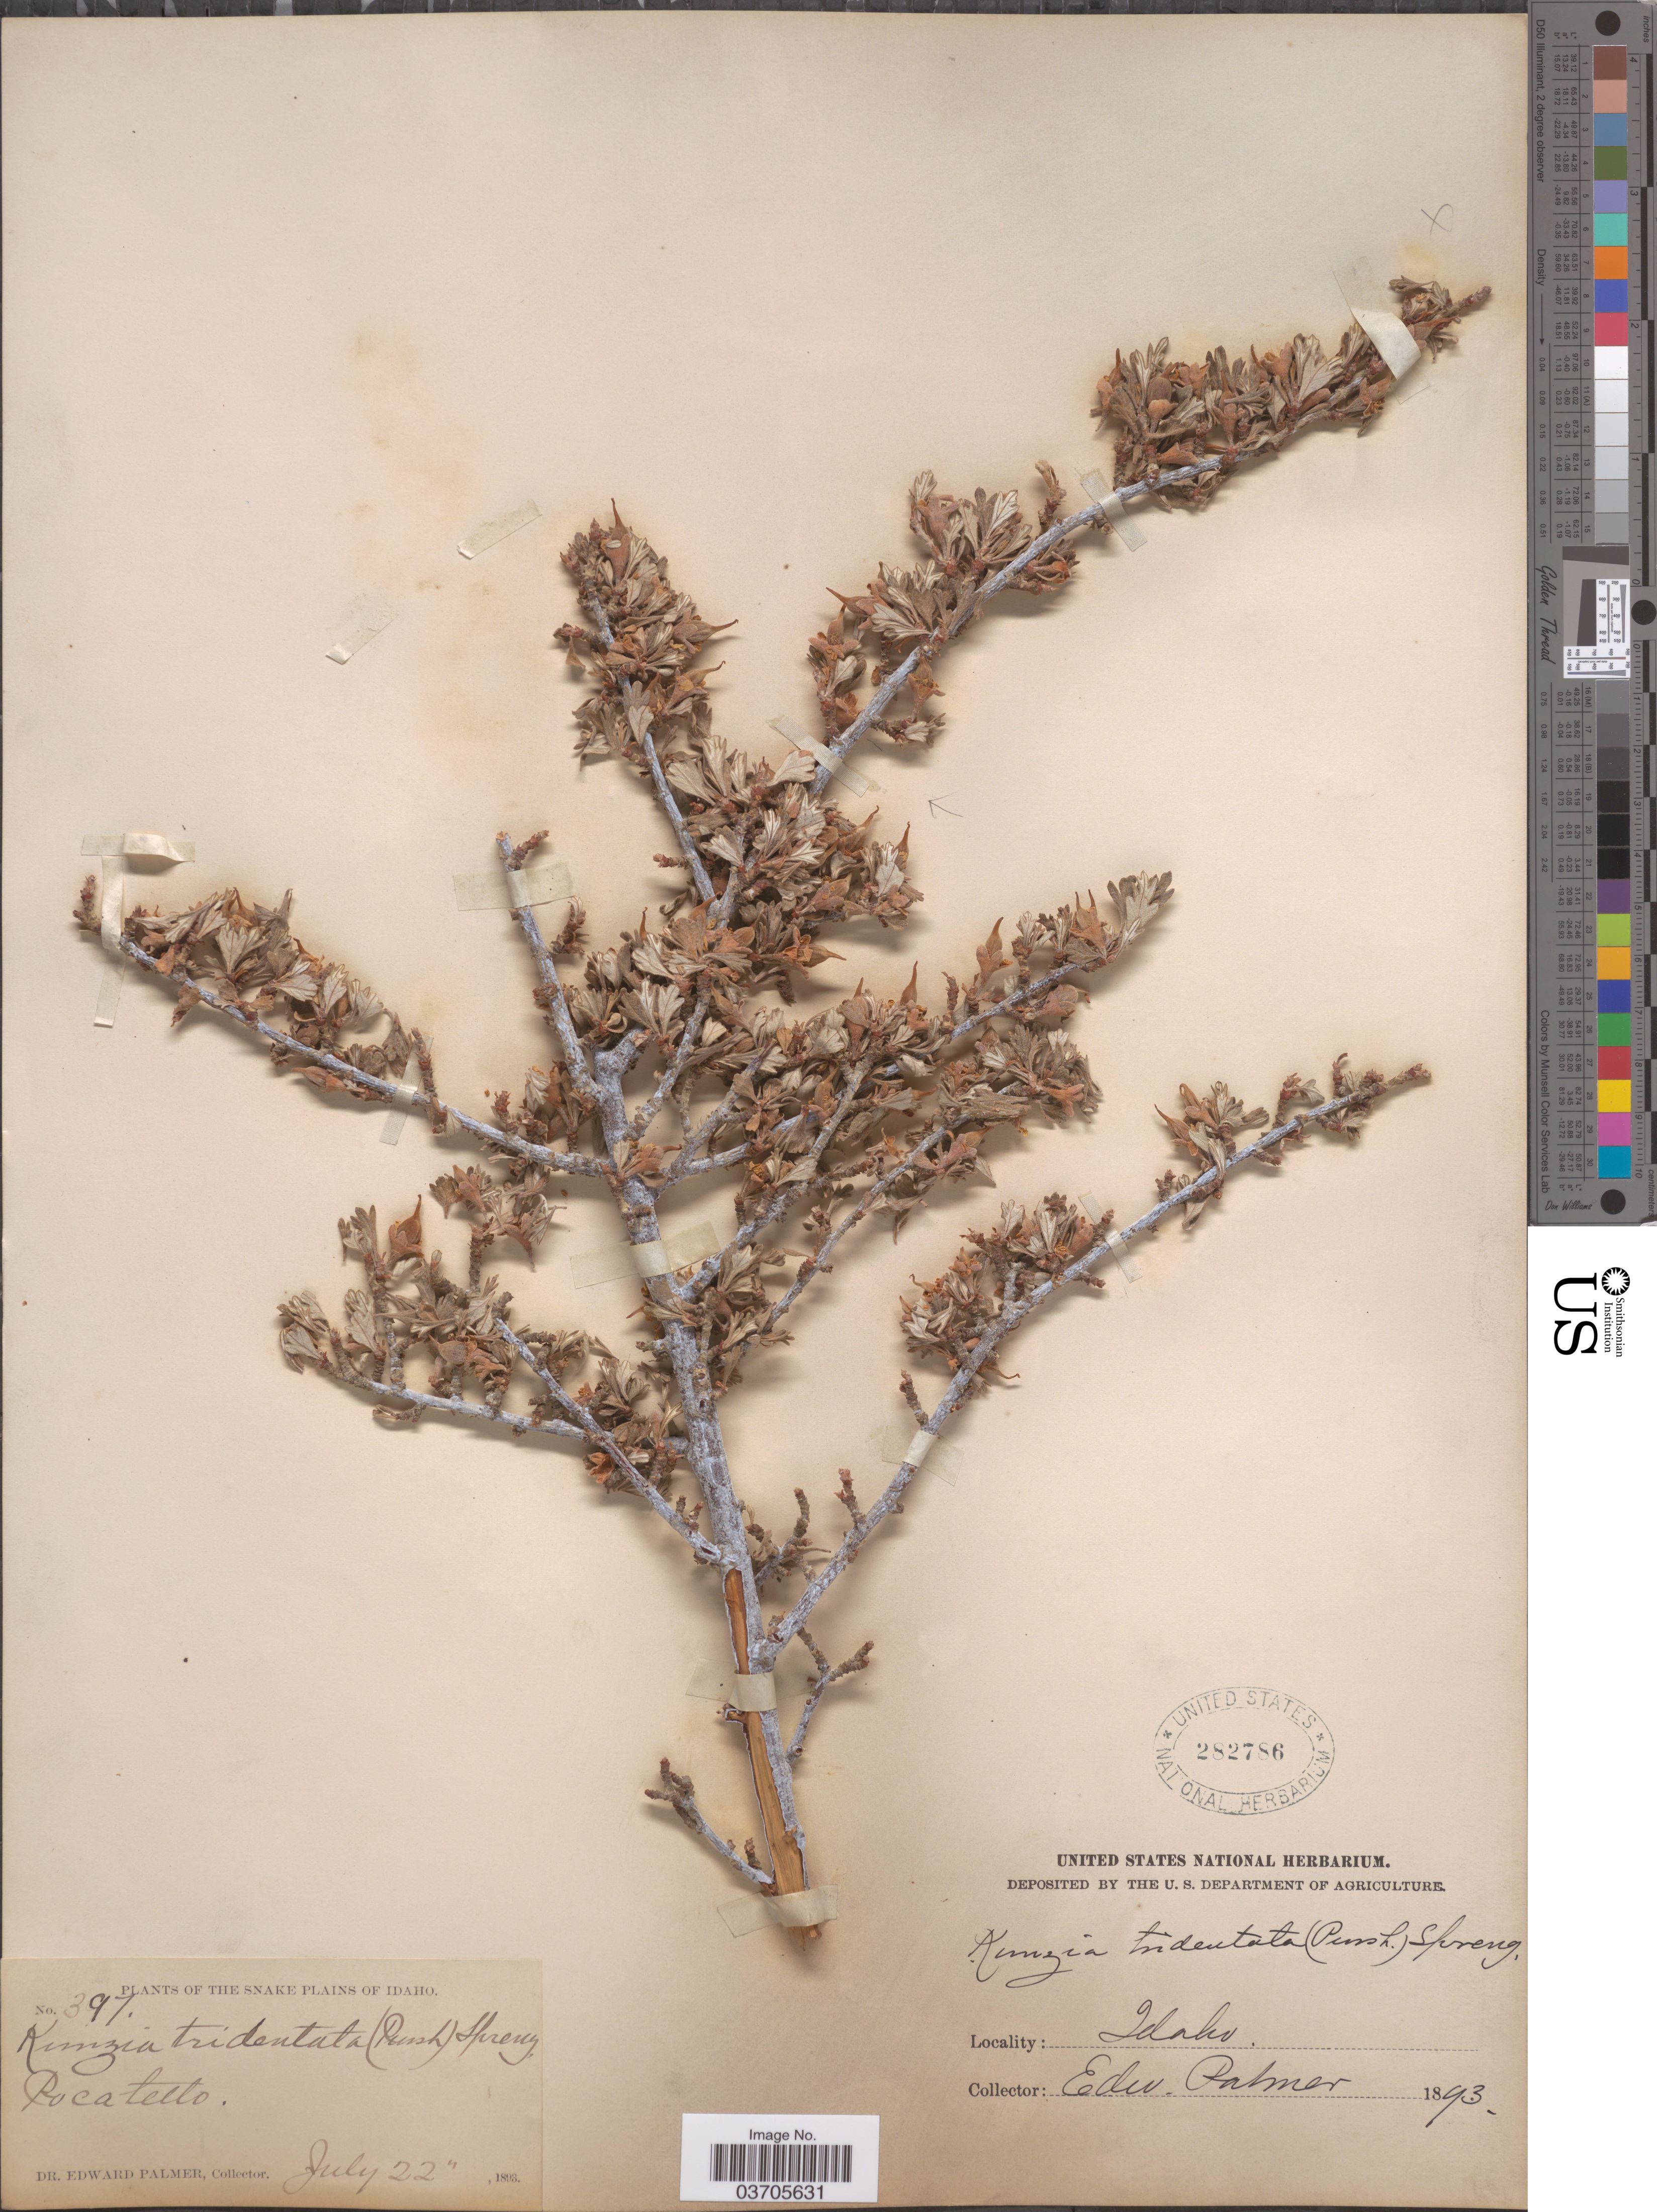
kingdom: Plantae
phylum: Tracheophyta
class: Magnoliopsida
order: Rosales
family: Rosaceae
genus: Purshia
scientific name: Purshia tridentata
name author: (Pursh) DC.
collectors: E. Palmer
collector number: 397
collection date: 1893-07-22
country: United States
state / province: Idaho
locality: The Snake plains of Idaho. Pocatello.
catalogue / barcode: US 282786